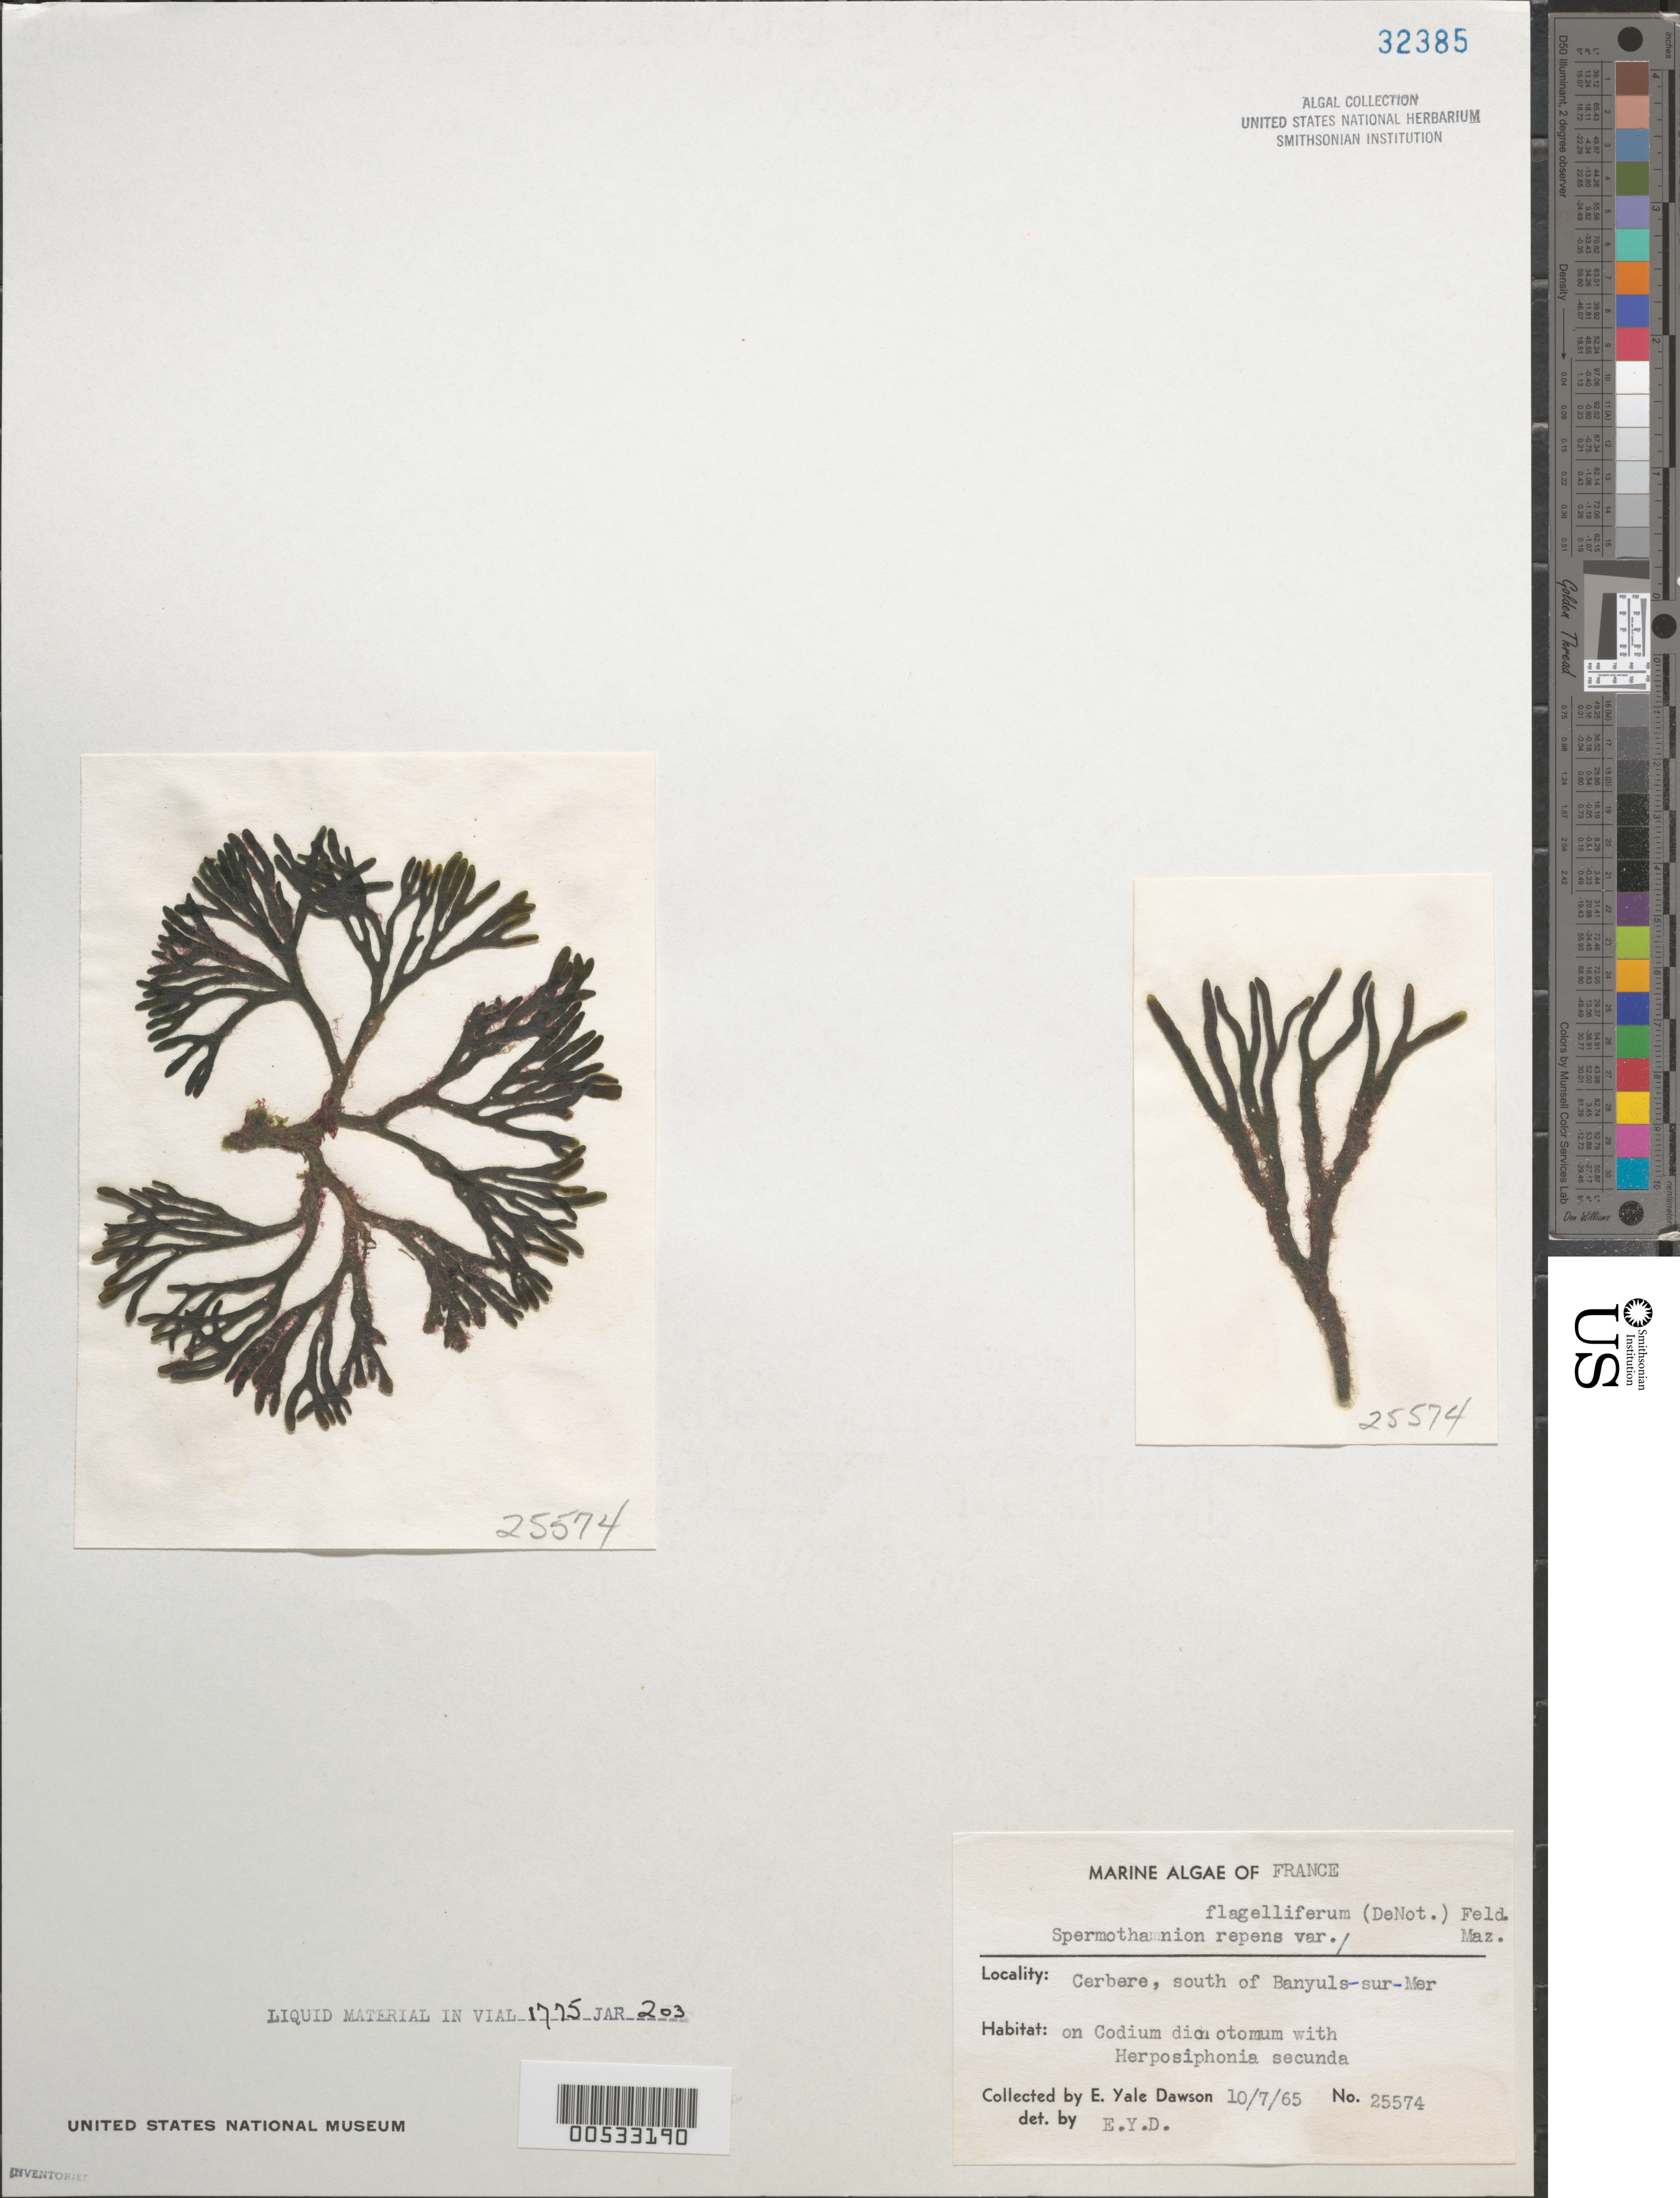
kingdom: Plantae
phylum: Rhodophyta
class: Florideophyceae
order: Ceramiales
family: Wrangeliaceae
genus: Spermothamnion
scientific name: Spermothamnion repens var. flagelliferum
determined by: Dawson, E. Y.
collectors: E. Y. Dawson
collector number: EYD 25574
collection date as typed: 07 Oct 1965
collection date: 1965-10-07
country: France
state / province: Occitanie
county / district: Pyrénées-Orientales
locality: Cerbere, south of Banyuls-sur-Mer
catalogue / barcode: US 32385